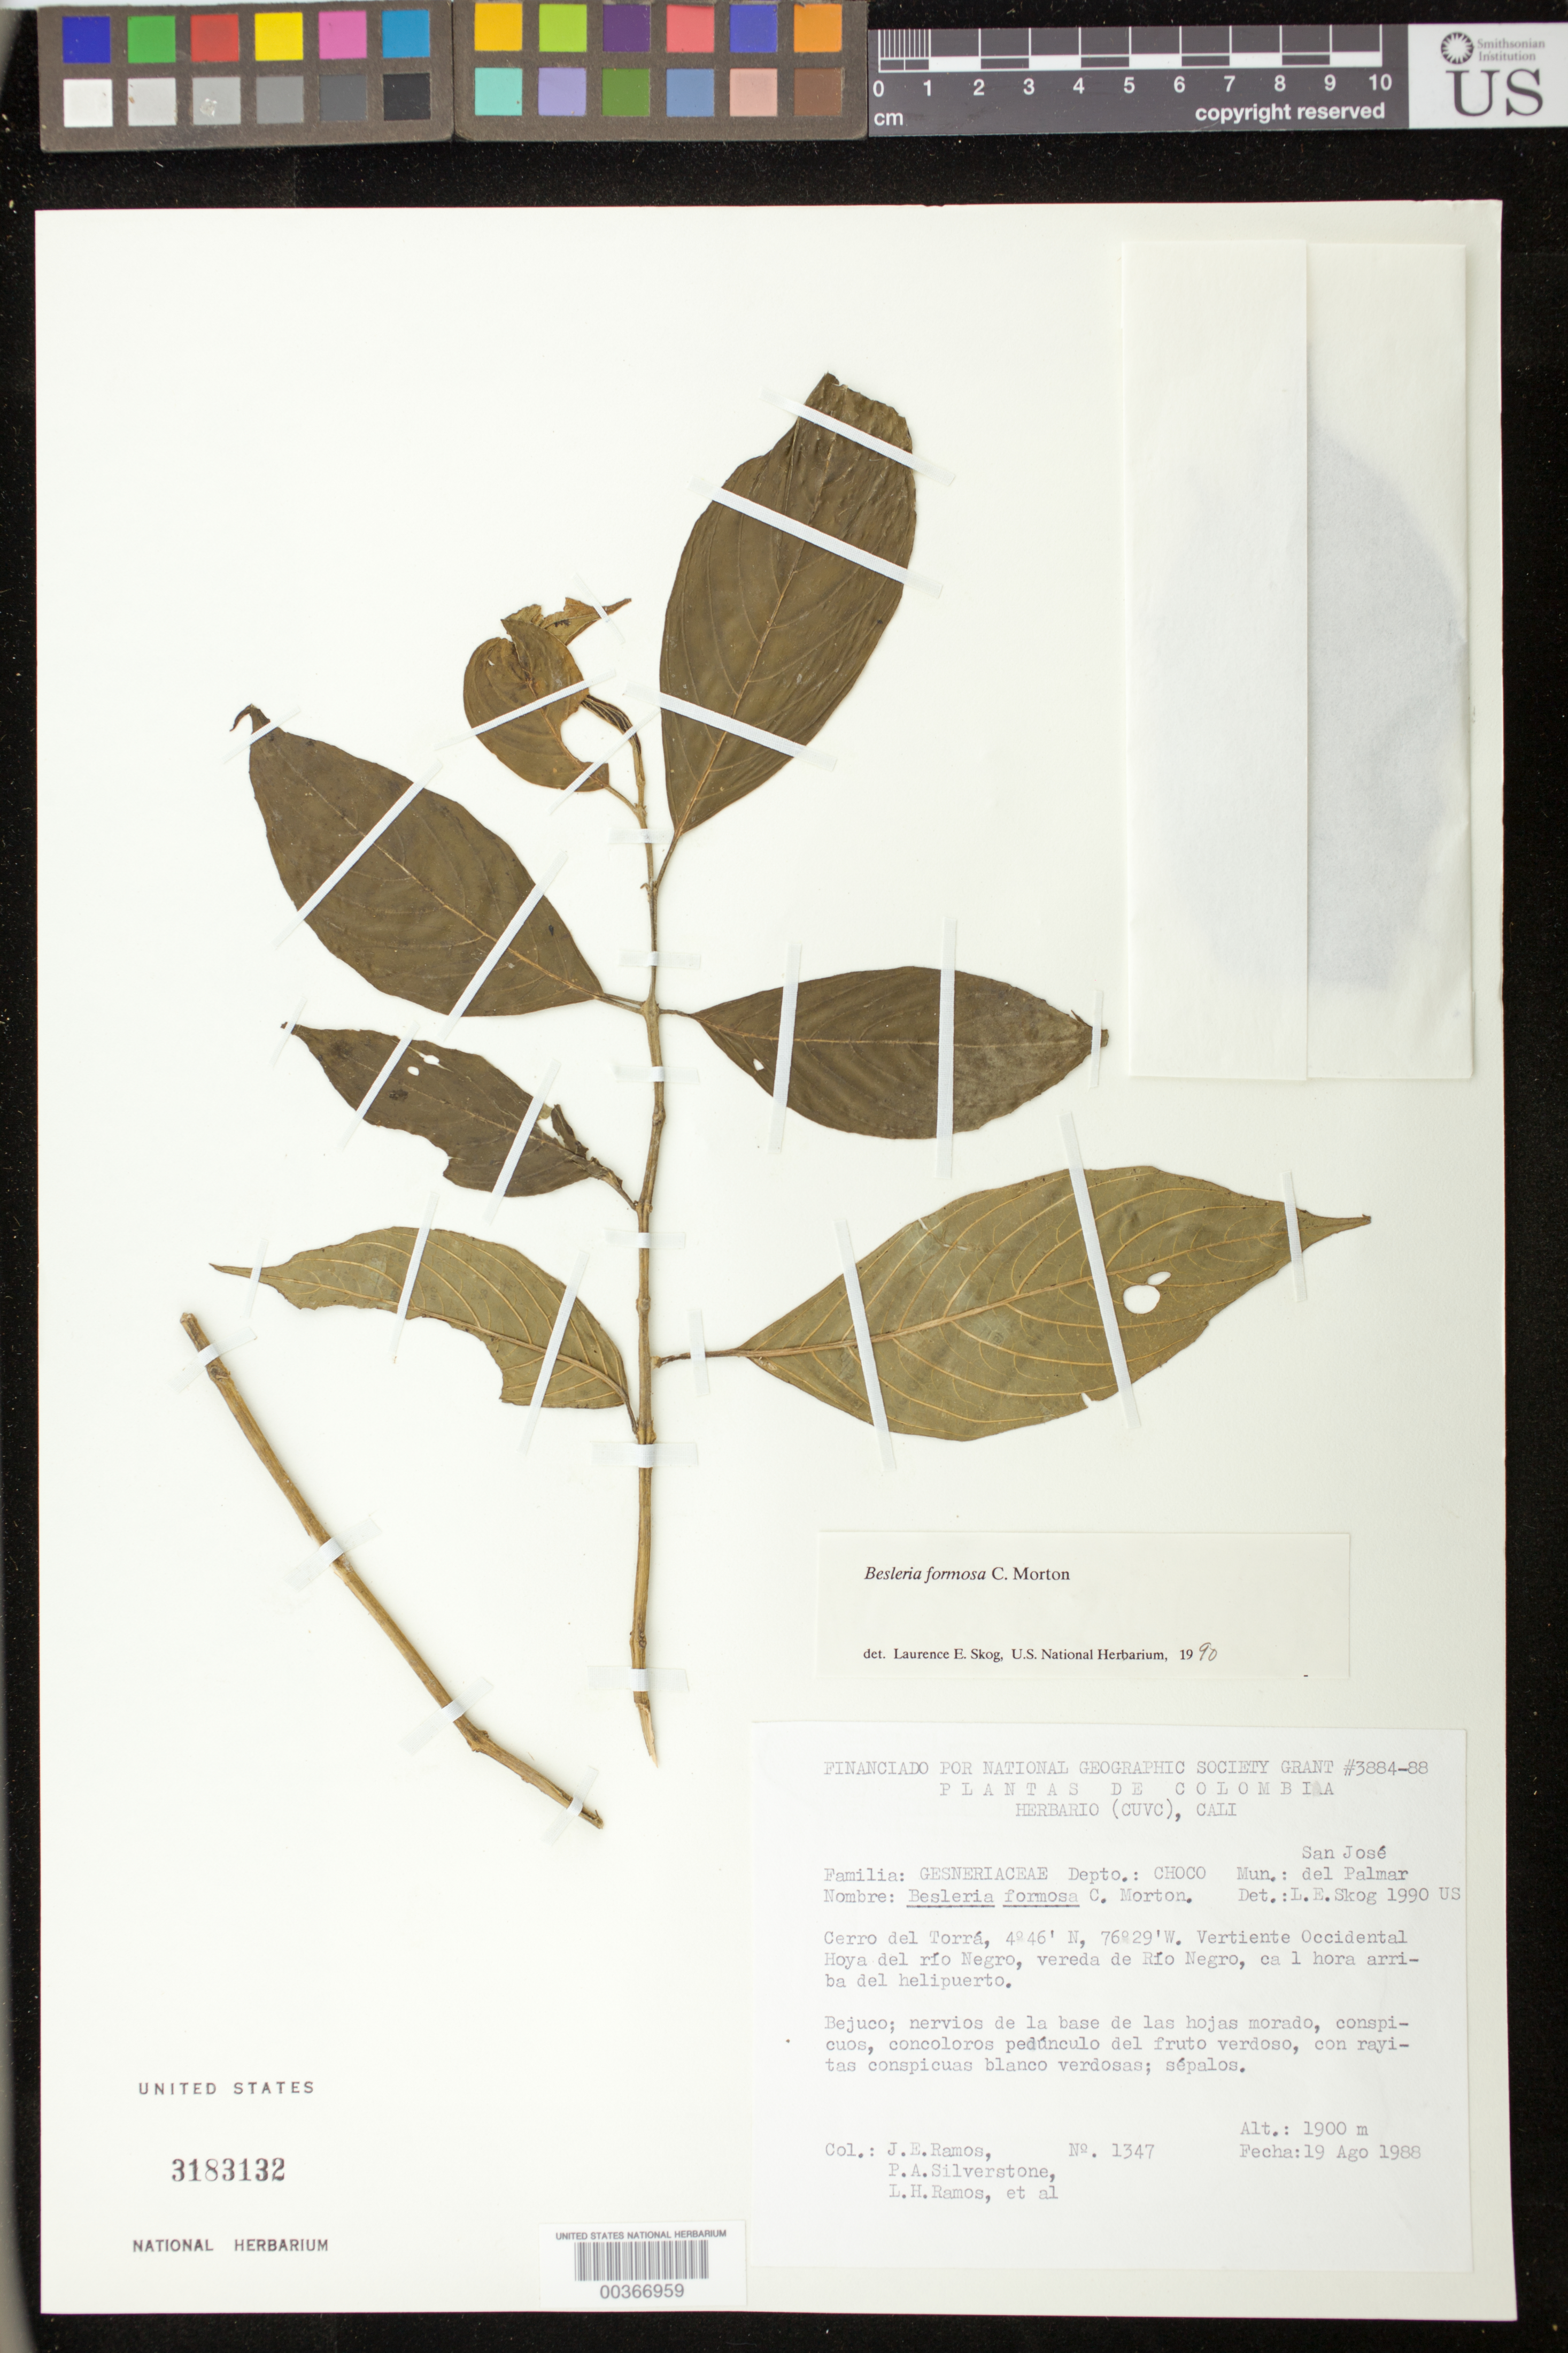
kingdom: Plantae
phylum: Tracheophyta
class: Magnoliopsida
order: Lamiales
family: Gesneriaceae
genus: Besleria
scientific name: Besleria amabilis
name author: C.V. Morton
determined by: Skog, Laurence E.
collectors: J. E. Ramos, P. A. Silverstone-Sopkin, L. Ramos & et al.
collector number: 1347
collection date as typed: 19 Aug 1988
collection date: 1988-08-19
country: Colombia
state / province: Chocó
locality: Mun. San Jose del Palmar, Cerro del Torra, vertiente occidental hoya del Rio Negro, vereda de Rio Negro,...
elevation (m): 1900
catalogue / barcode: US 3183132